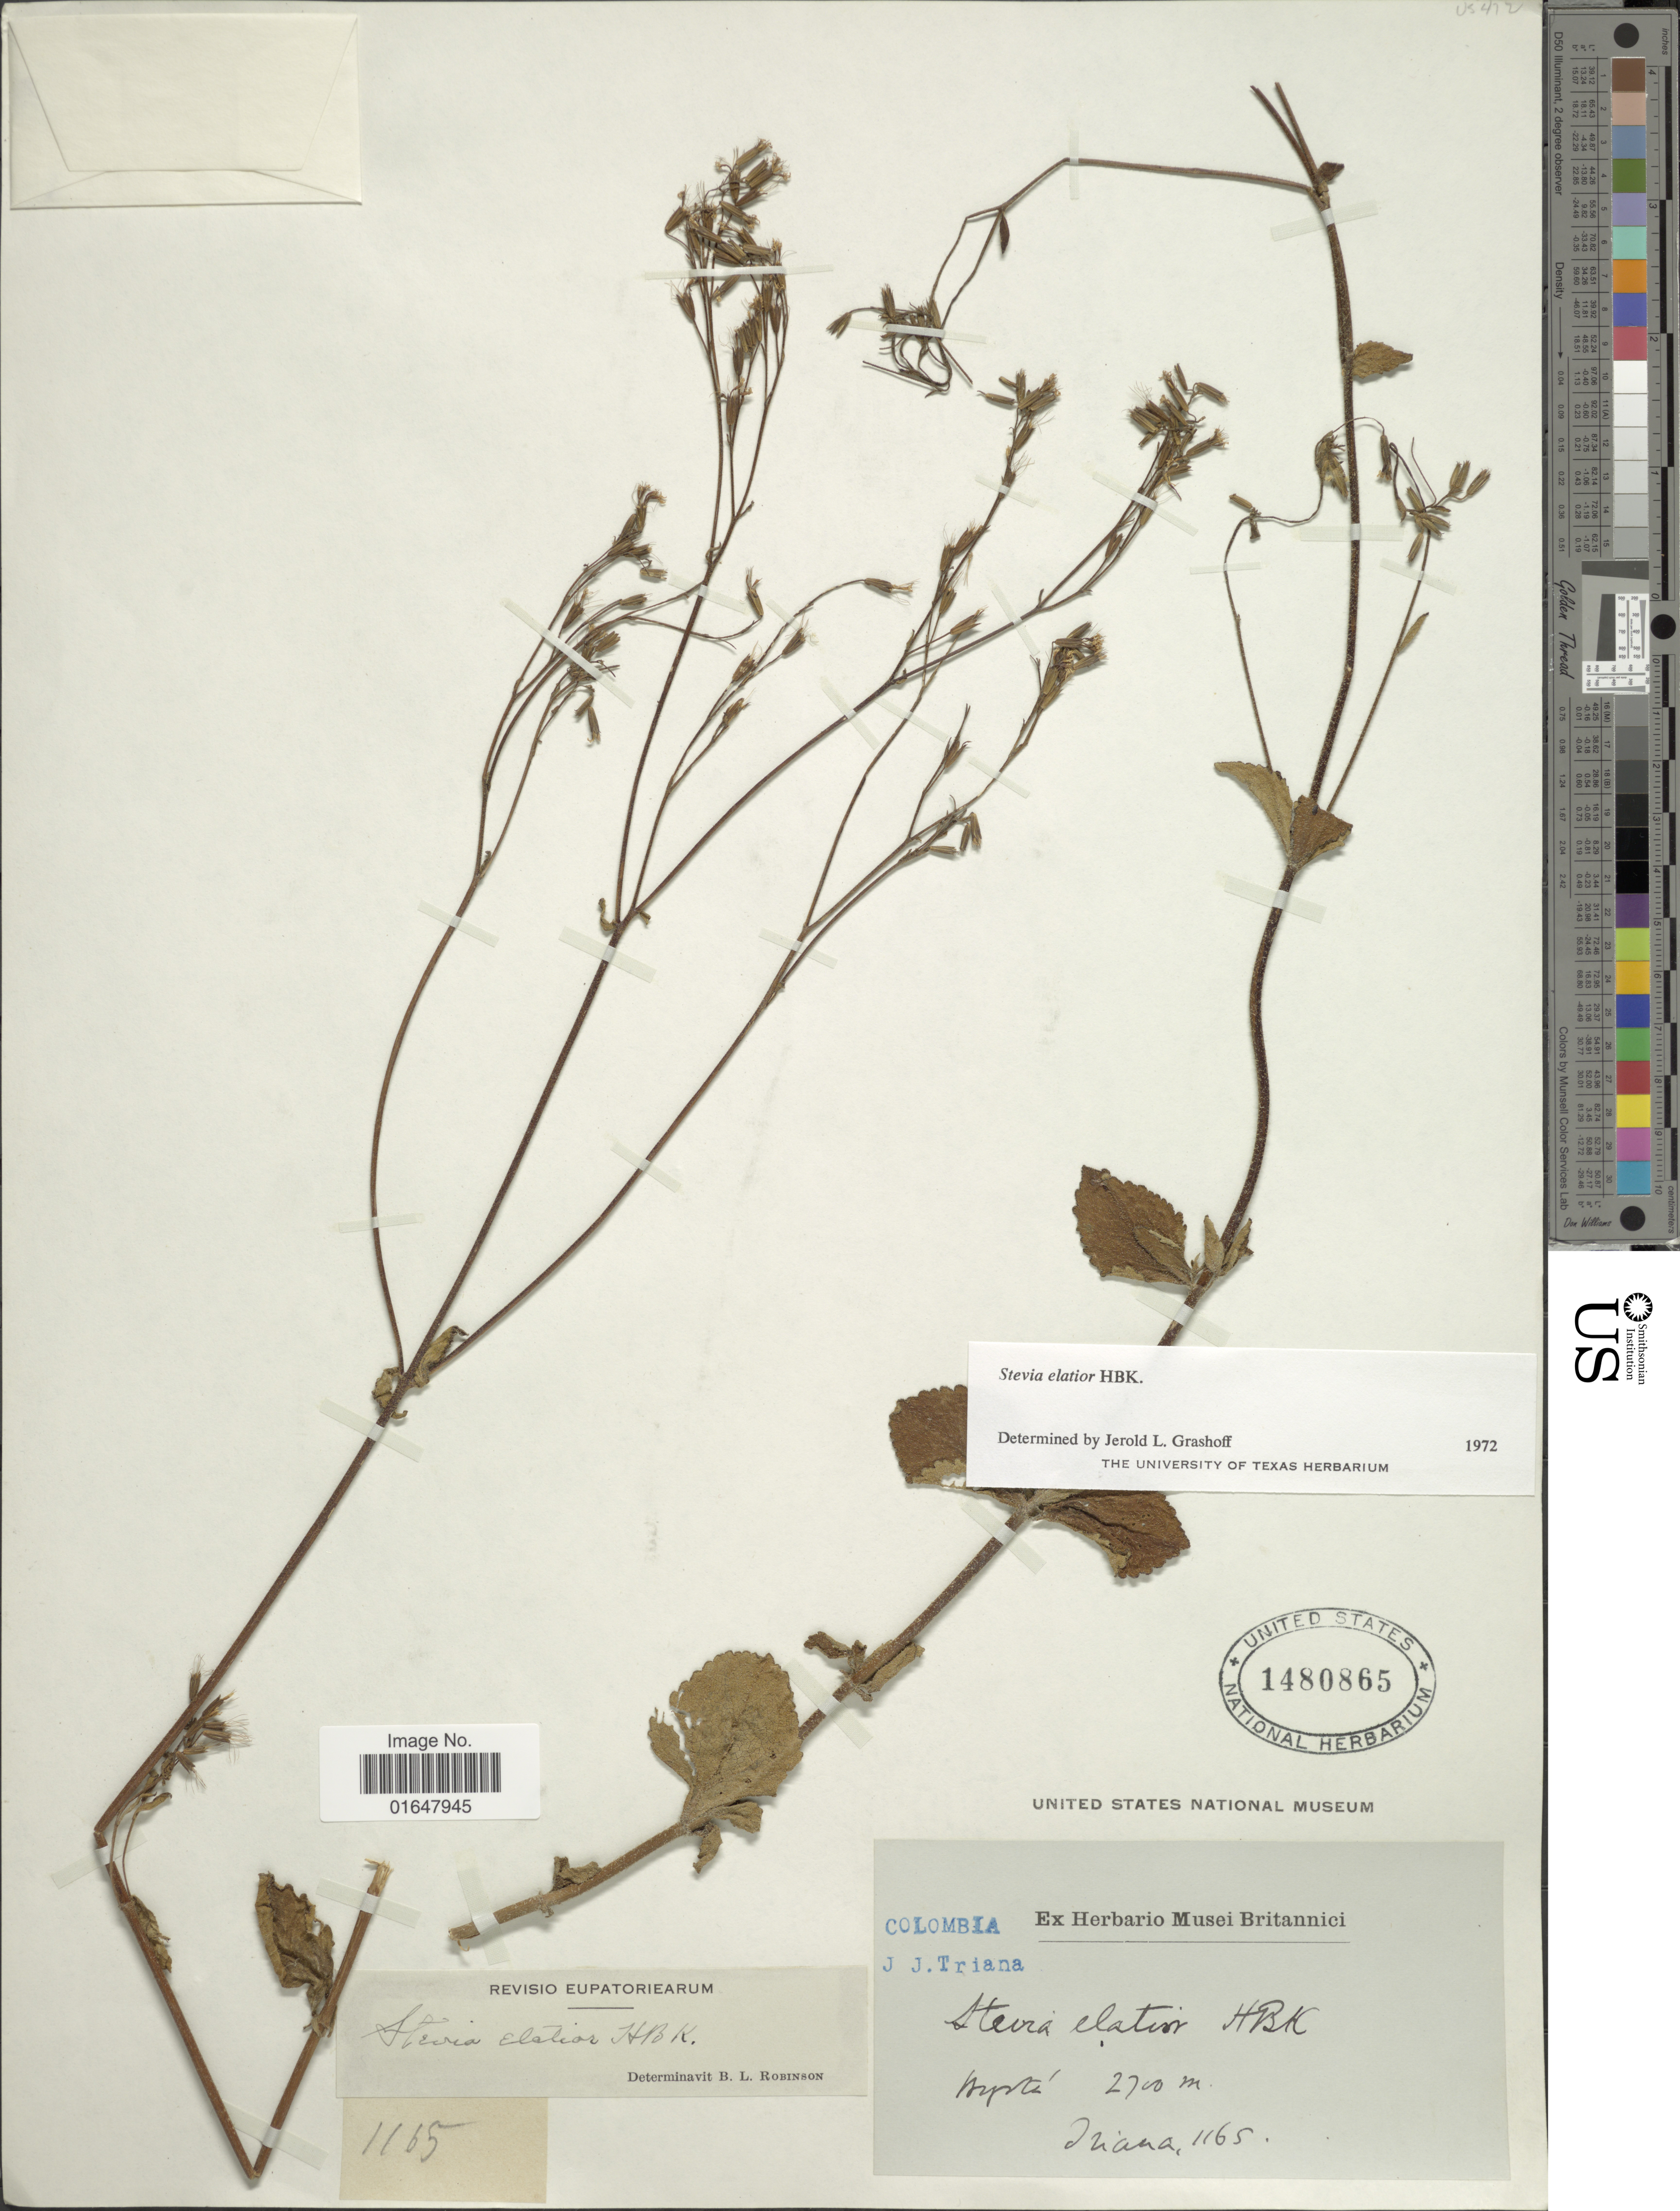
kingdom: Plantae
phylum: Tracheophyta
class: Magnoliopsida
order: Asterales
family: Asteraceae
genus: Stevia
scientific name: Stevia elatior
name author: Kunth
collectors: J. J. Triana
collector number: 1165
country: Colombia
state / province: Bogota D.C.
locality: Bogota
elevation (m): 2700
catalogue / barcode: US 1480865